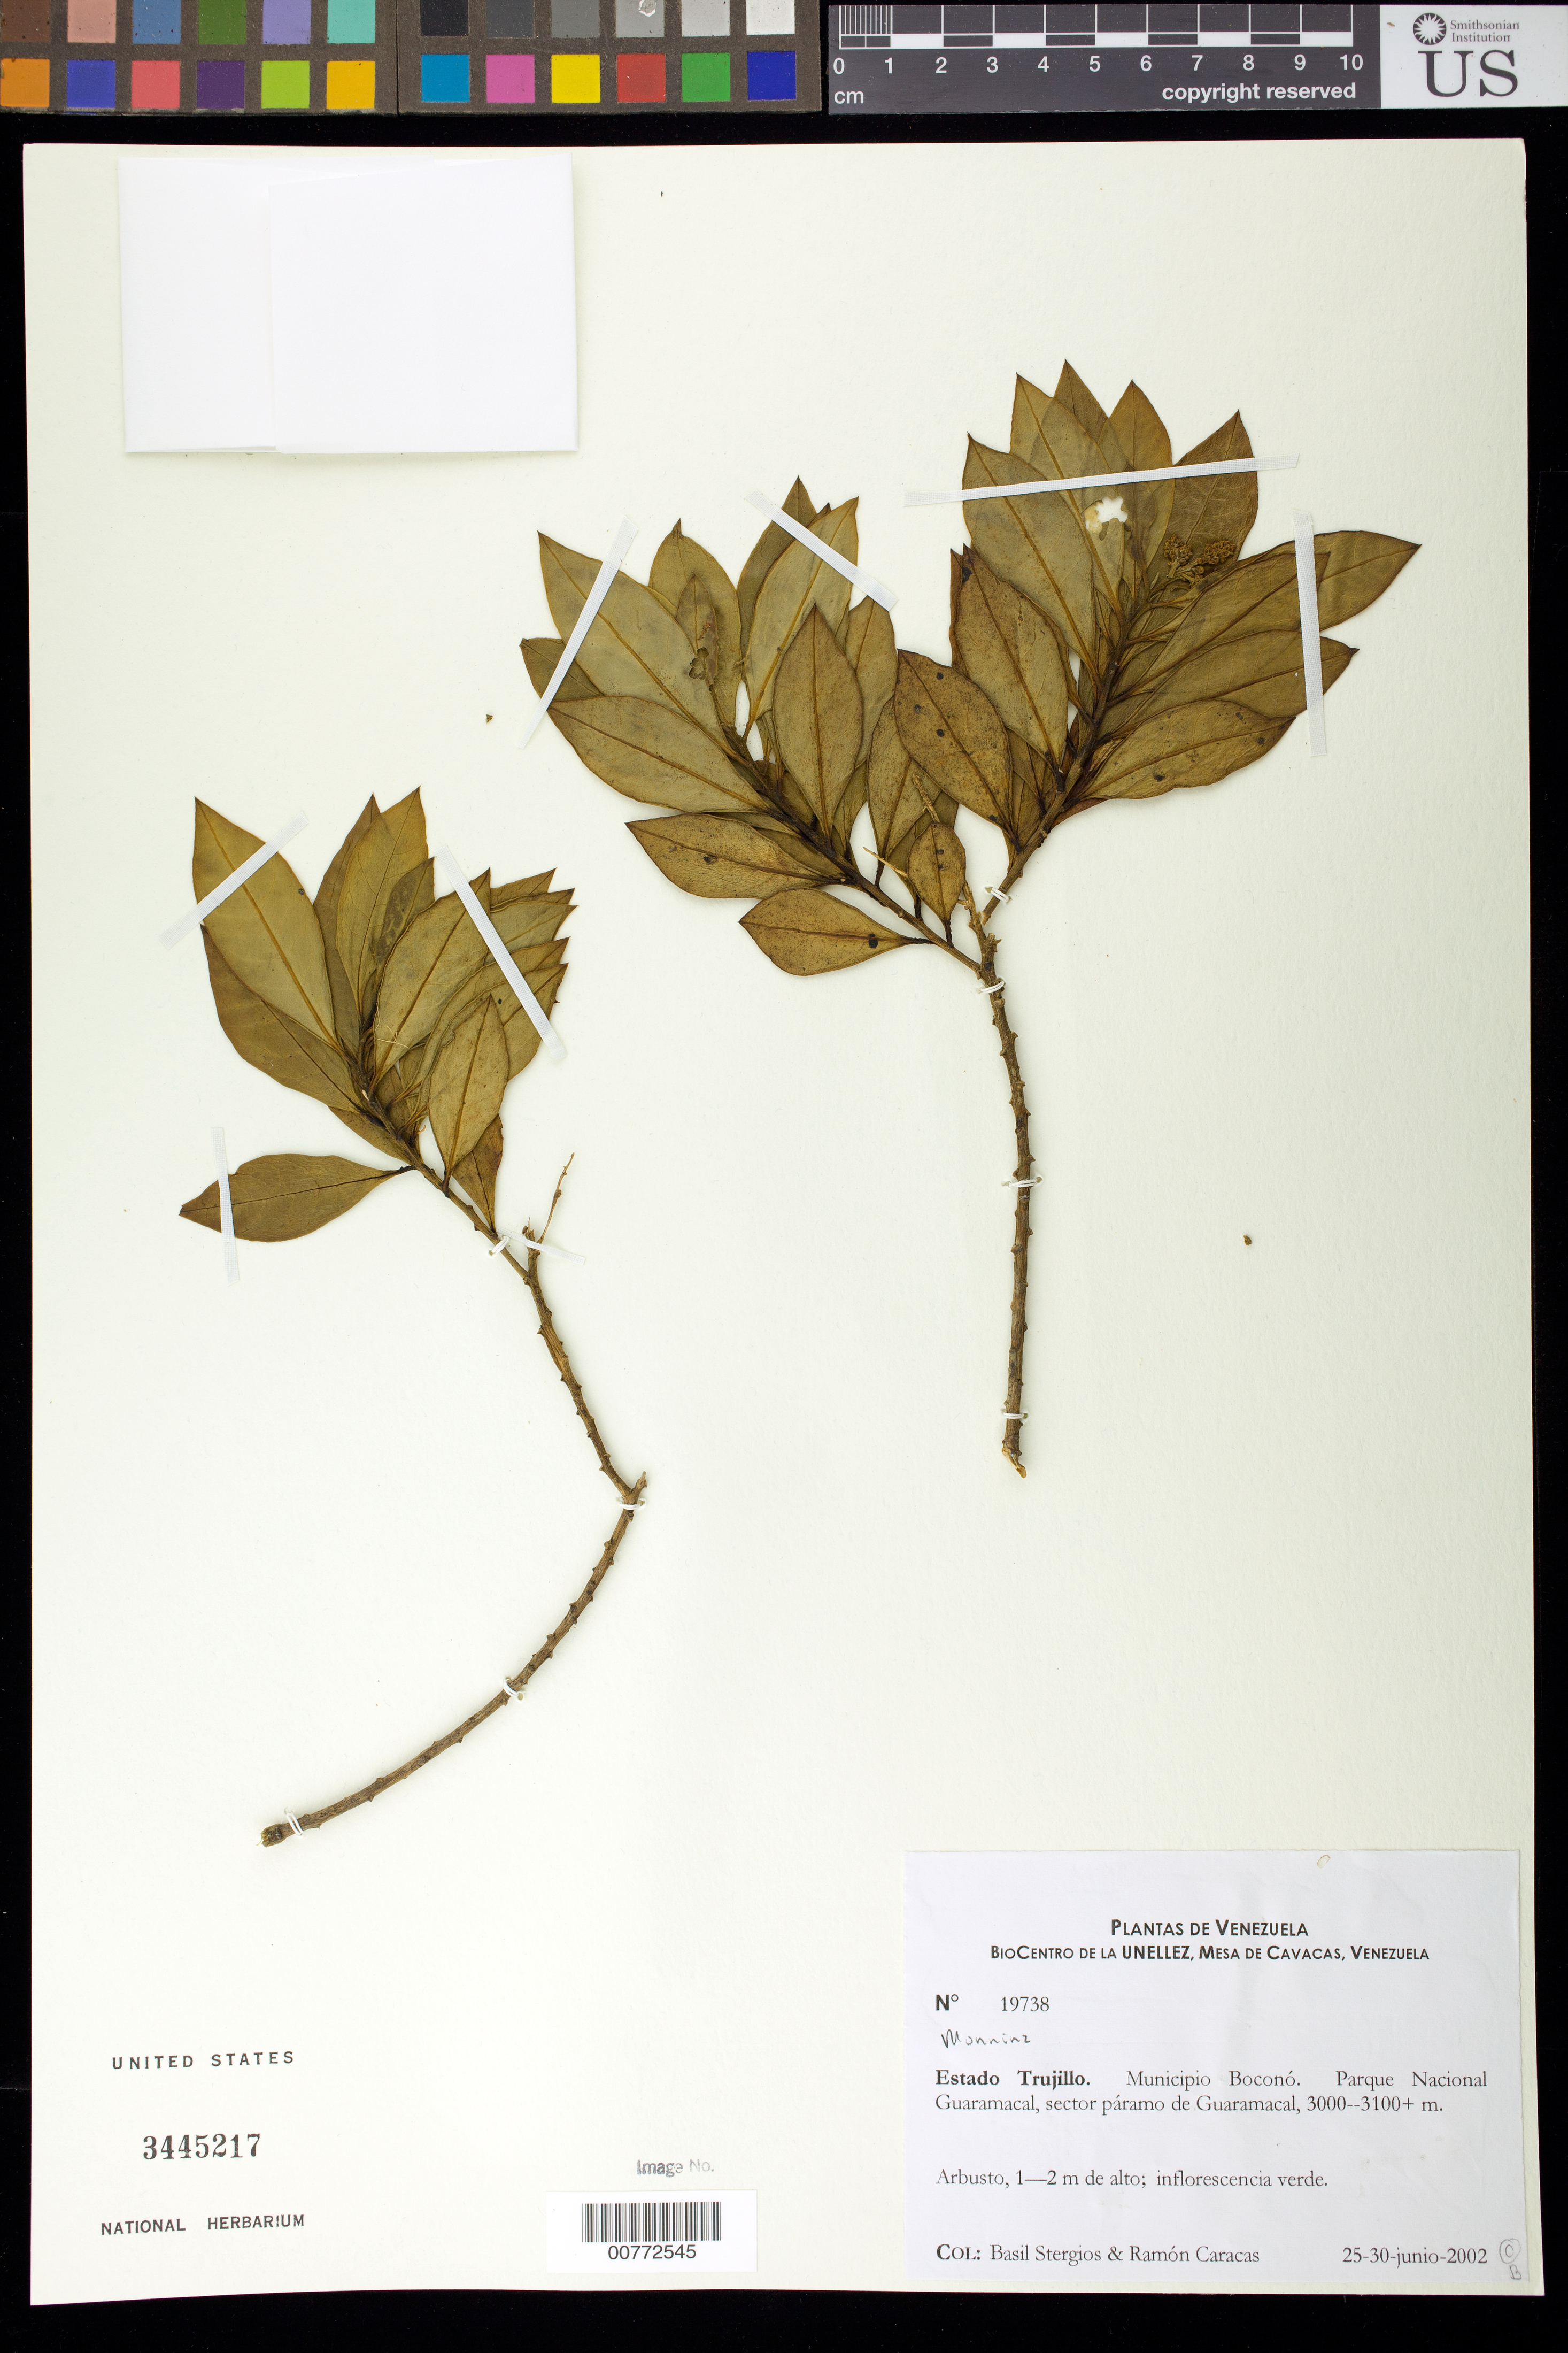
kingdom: Plantae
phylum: Tracheophyta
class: Magnoliopsida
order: Fabales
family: Polygalaceae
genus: Monnina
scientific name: Monnina sp.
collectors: B. G. Stergios & R. Caracas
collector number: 19738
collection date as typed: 25 Jun 2002 to 30 Jun 2002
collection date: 2002-06-25/2002-06-30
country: Venezuela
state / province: Trujillo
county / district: Boconó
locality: Parque Nacional Guaramacal, páramo de Guaramacal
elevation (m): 3000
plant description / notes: PORT, US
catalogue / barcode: US 3445217